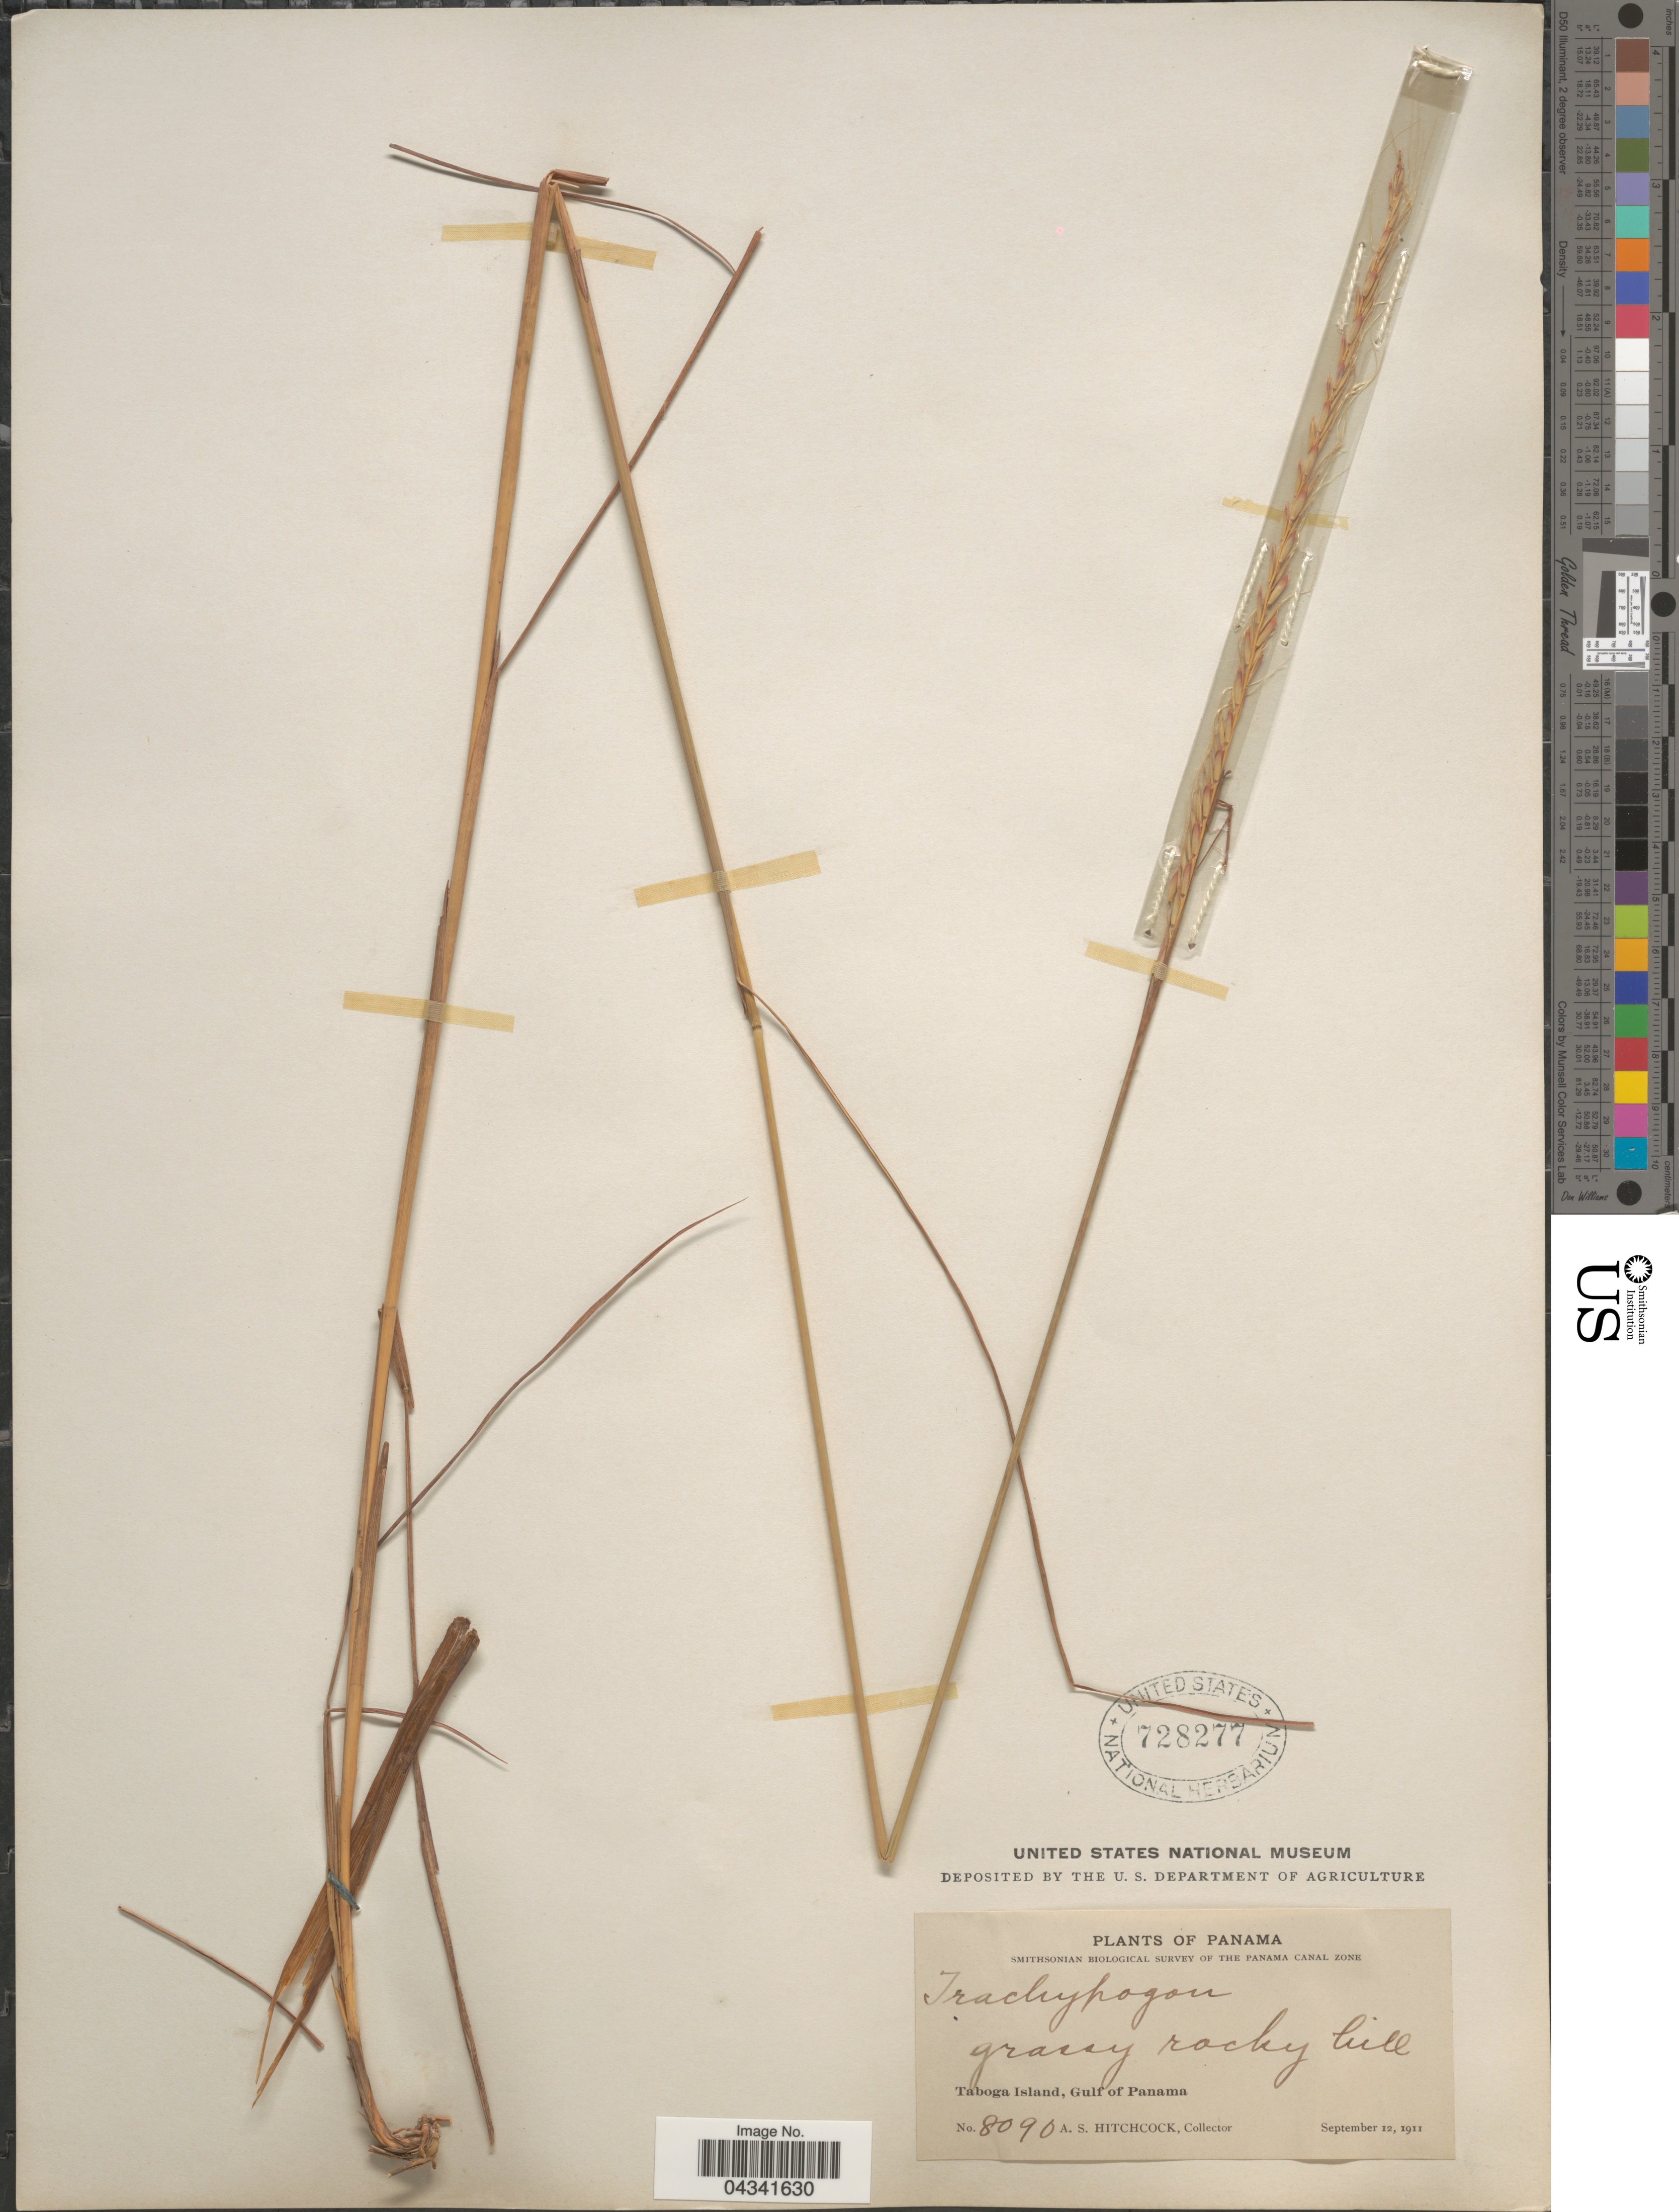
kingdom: Plantae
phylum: Tracheophyta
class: Liliopsida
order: Poales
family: Poaceae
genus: Trachypogon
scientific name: Trachypogon spicatus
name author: (L. f.) Kuntze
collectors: A. S. Hitchcock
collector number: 8090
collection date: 1911-09-12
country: Panama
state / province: Panamá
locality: Smithsonian Biological Survey Of The Panama Canal Zone. Taboga Island, Gulf of Panama.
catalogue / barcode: US 728277